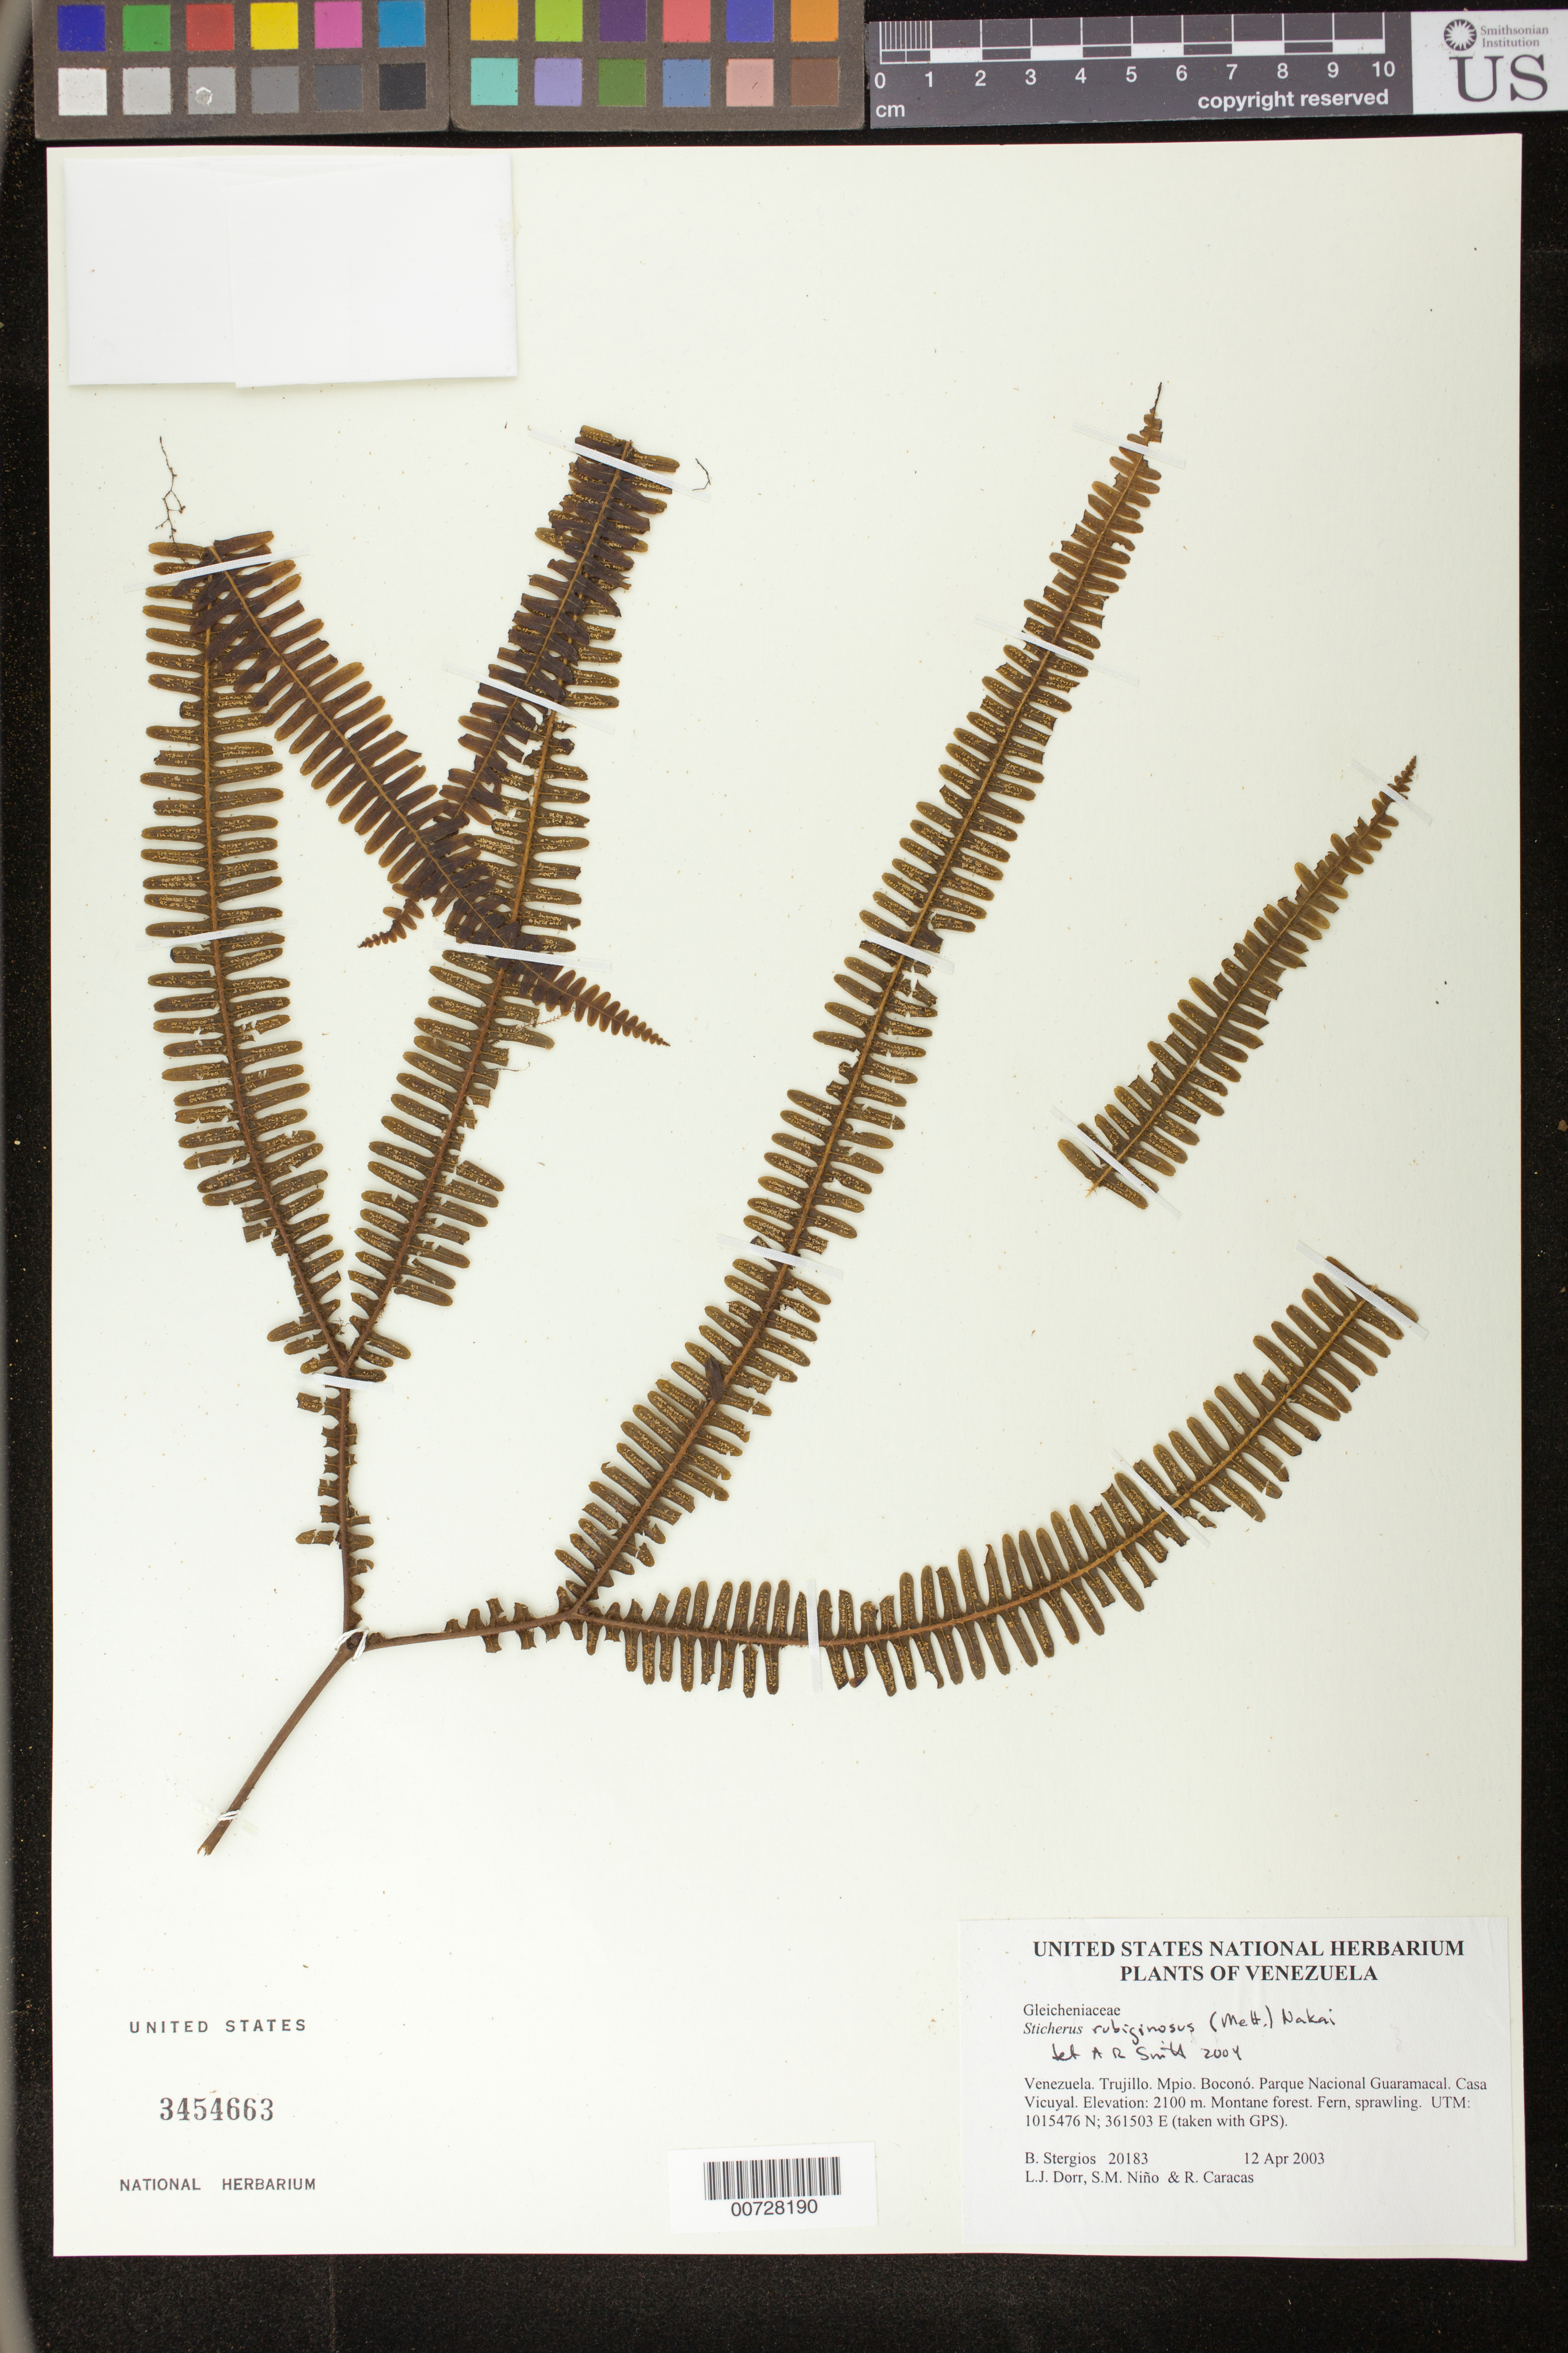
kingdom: Plantae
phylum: Tracheophyta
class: Polypodiopsida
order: Gleicheniales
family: Gleicheniaceae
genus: Sticherus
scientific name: Sticherus rubiginosus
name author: (Mett.) Nakai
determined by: Smith, Alan R., (UC)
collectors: B. G. Stergios, L. J. Dorr, S. M. Niño & R. Caracas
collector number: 20183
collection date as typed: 12 Apr 2003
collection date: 2003-04-12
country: Venezuela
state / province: Trujillo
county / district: Boconó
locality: Parque Nacional Guaramacal. Casa Vicuyal.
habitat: Montane forest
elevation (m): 2100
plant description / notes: PORT, UC, US, VEN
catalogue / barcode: US 3454663